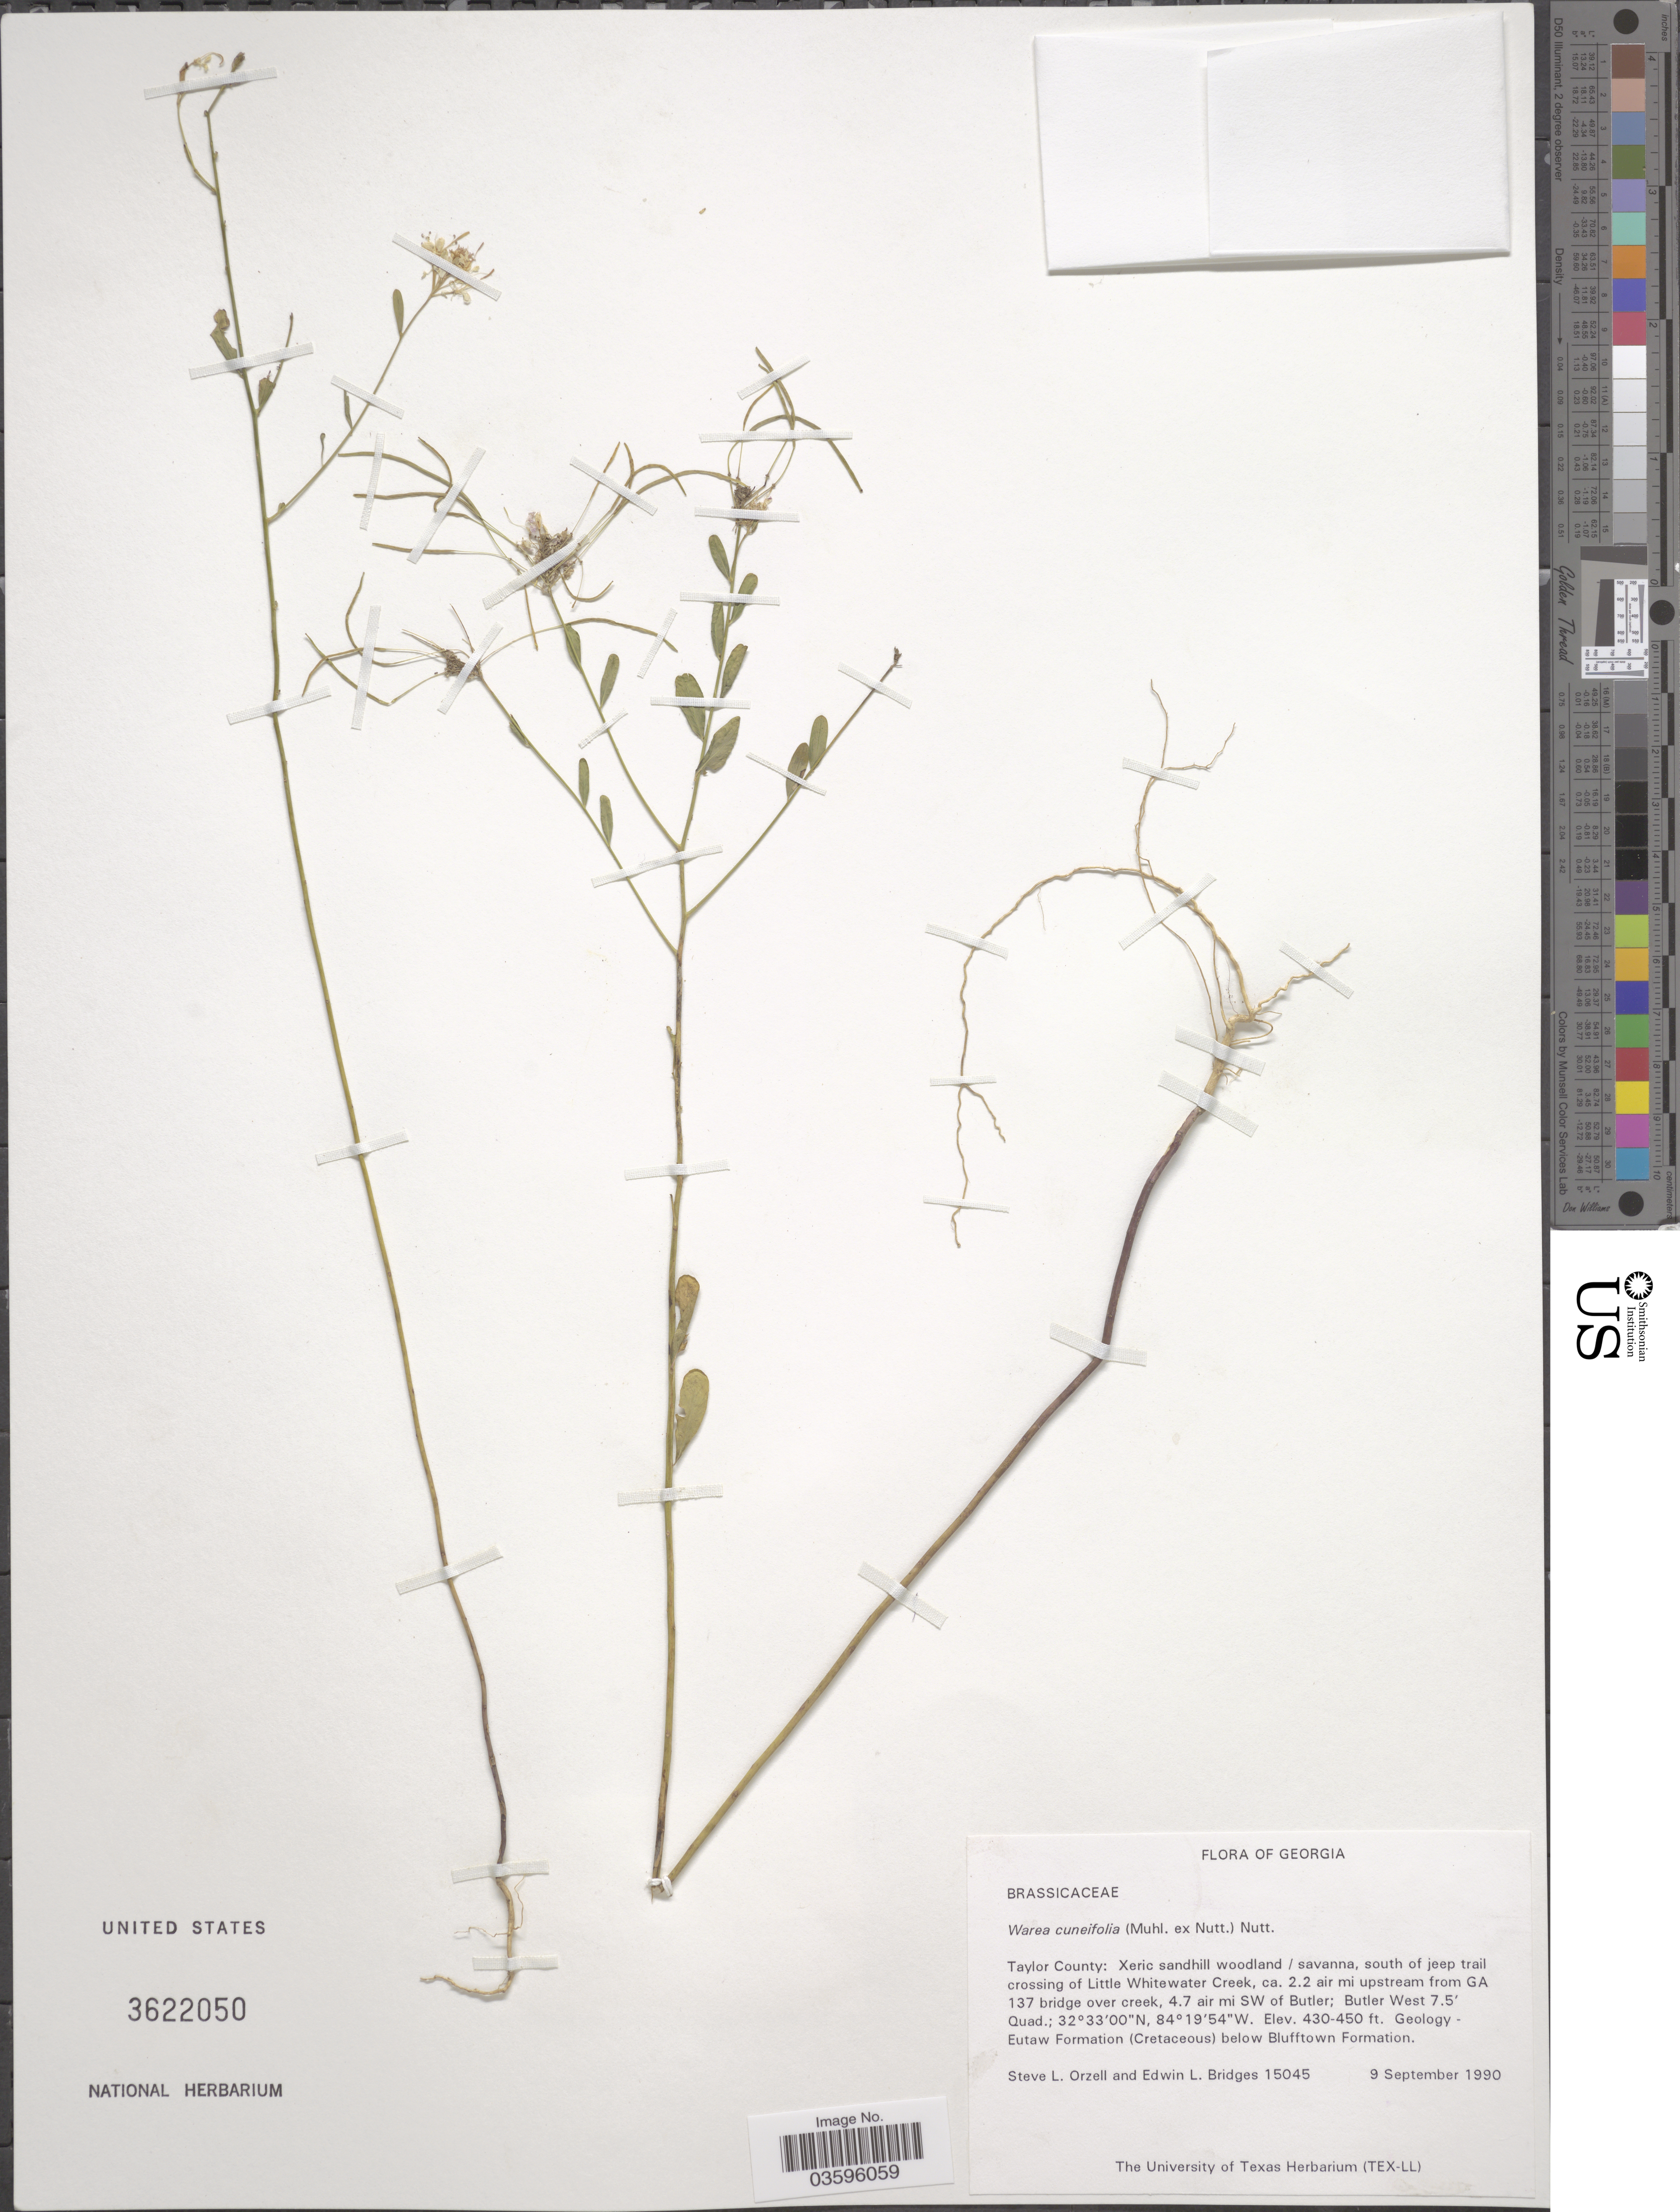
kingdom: Plantae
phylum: Tracheophyta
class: Magnoliopsida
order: Brassicales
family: Brassicaceae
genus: Warea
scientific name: Warea cuneifolia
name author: (Muhl. ex Nutt.) Nutt.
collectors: S. Orzell & E. Bridges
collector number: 15045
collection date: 1990-09-09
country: United States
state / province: Georgia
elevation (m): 131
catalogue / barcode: US 3622050